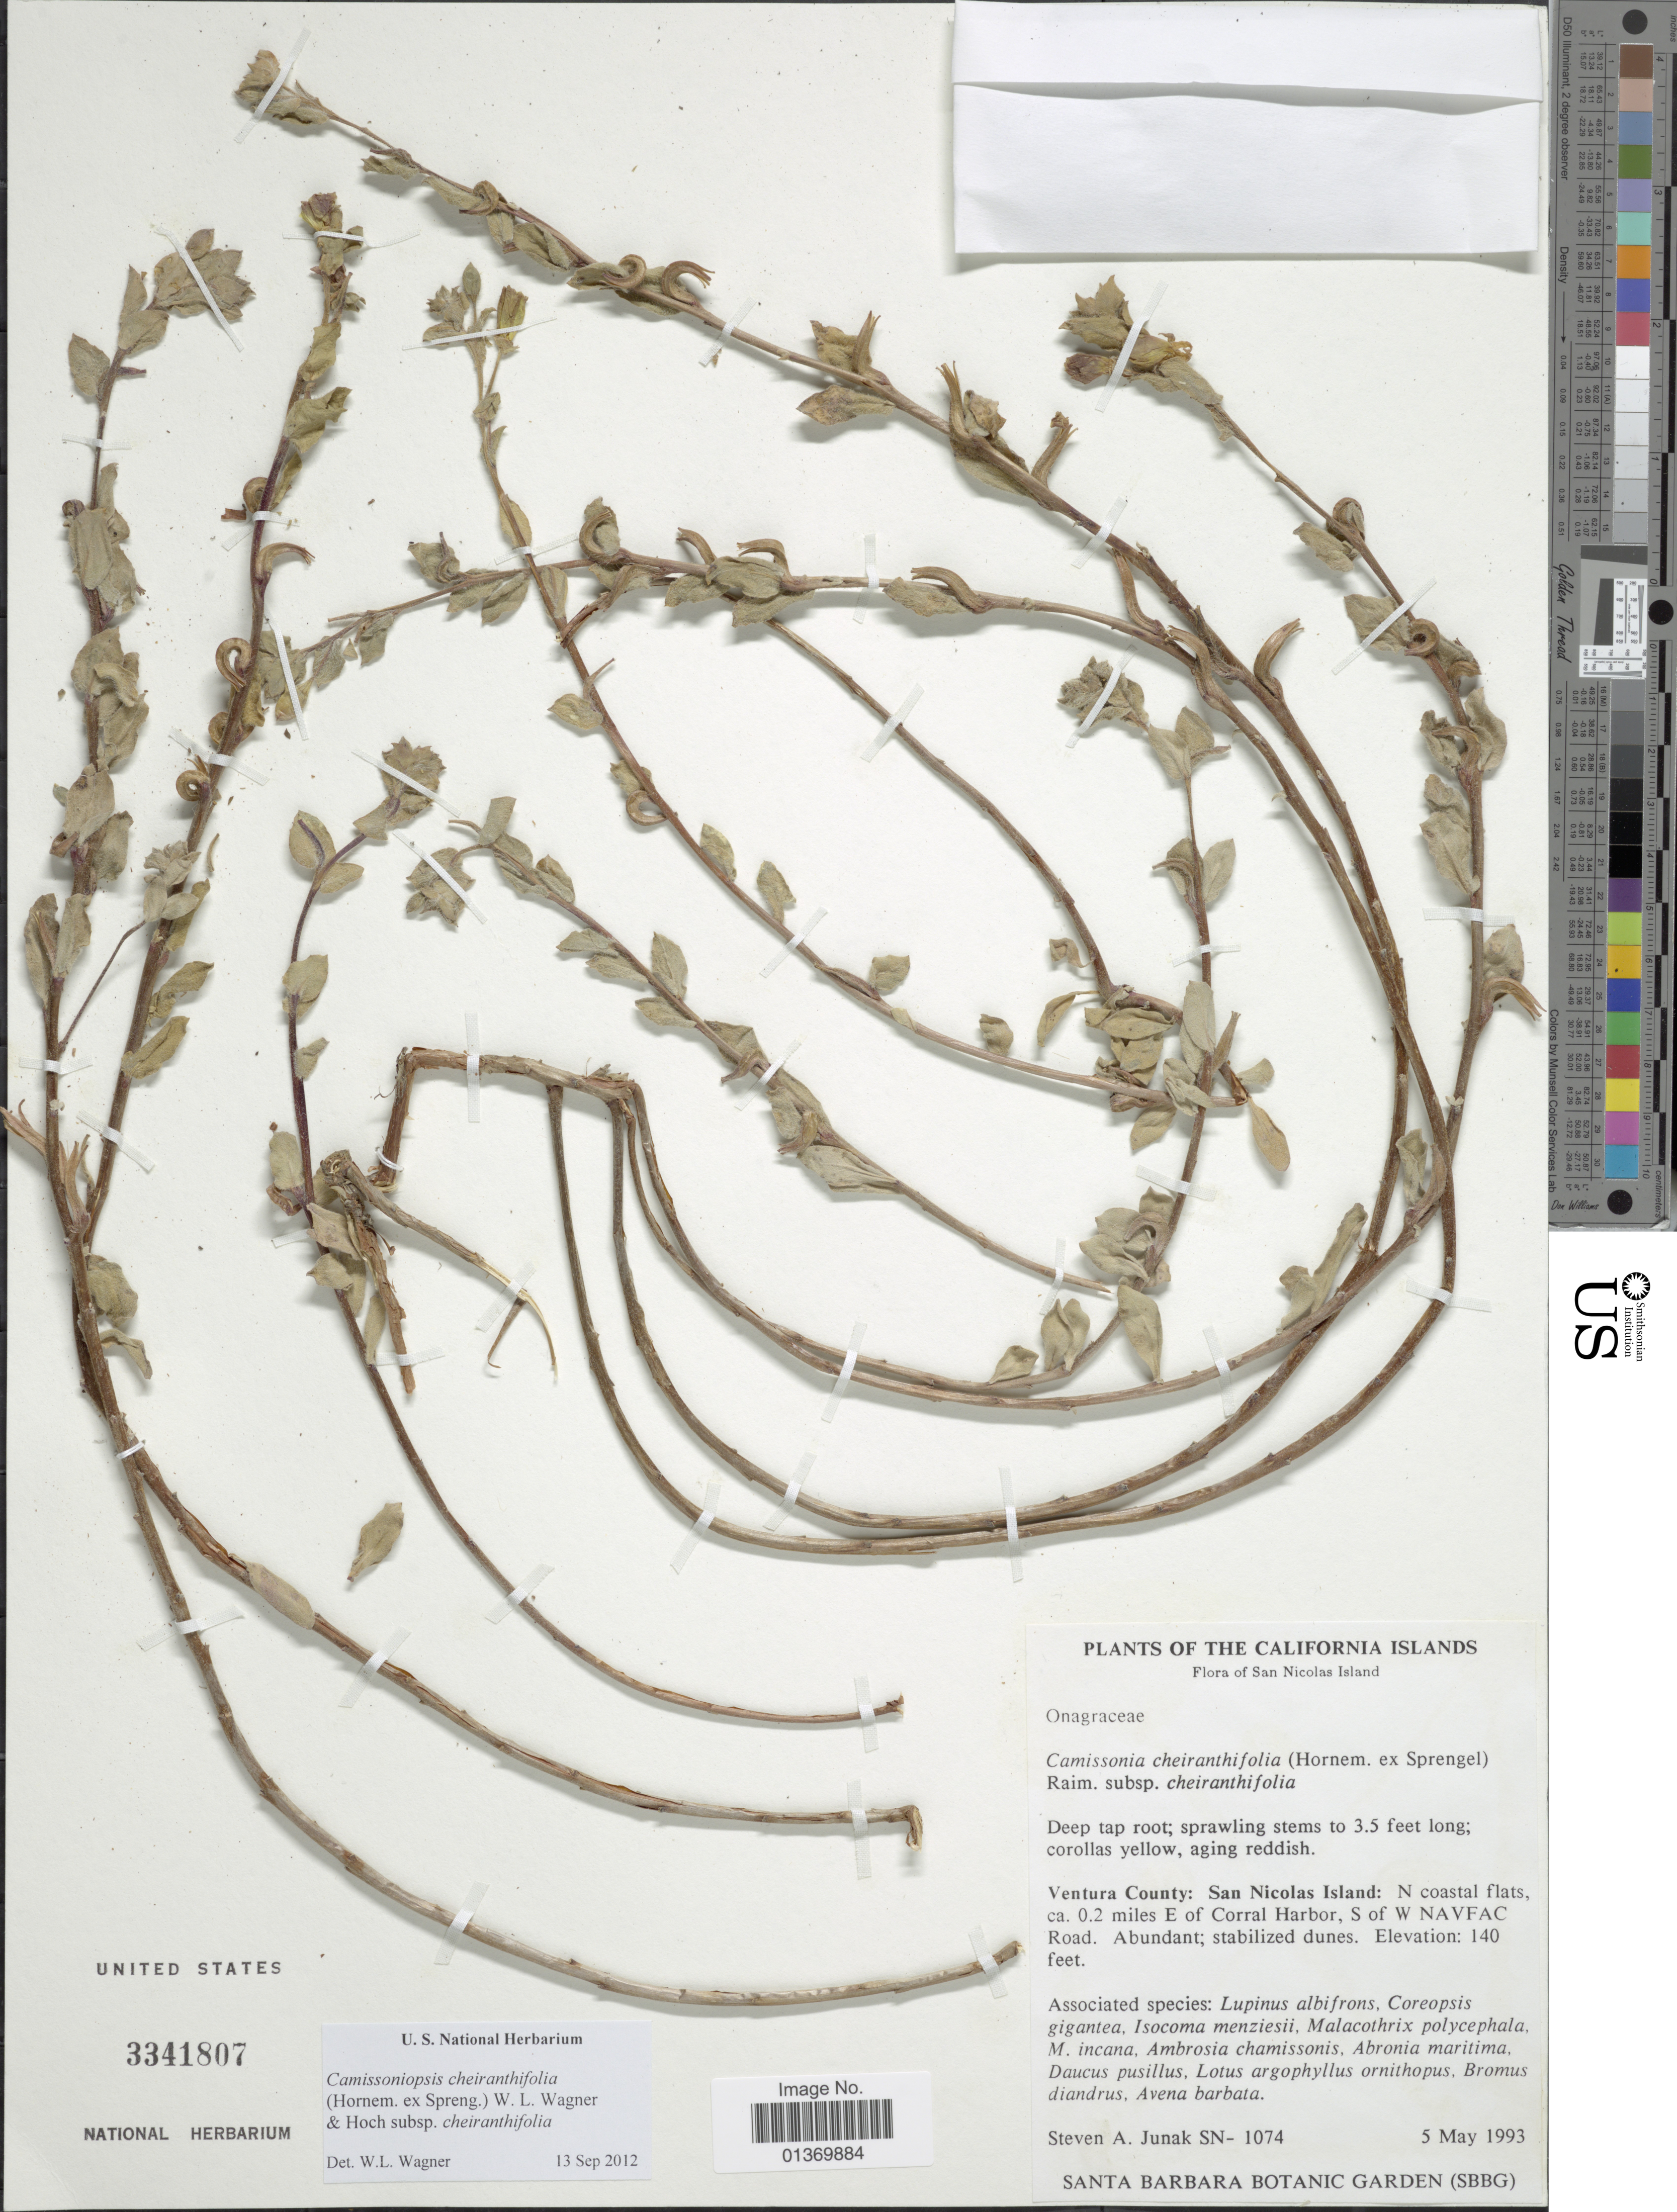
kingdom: Plantae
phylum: Tracheophyta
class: Magnoliopsida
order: Myrtales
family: Onagraceae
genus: Camissoniopsis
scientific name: Camissoniopsis cheiranthifolia subsp. cheiranthifolia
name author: (Hornem. ex Spreng.) W.L. Wagner & Hoch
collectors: S. Junak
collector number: SN-1074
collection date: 1993-05-05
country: United States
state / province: California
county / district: Ventura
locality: San Nicolas Island, Ventura County: San Nicolas Island: N coastal flats, ca. 0.2 miles E of Corral Harbor, S of W Navfac Road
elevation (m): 43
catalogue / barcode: US 3341807